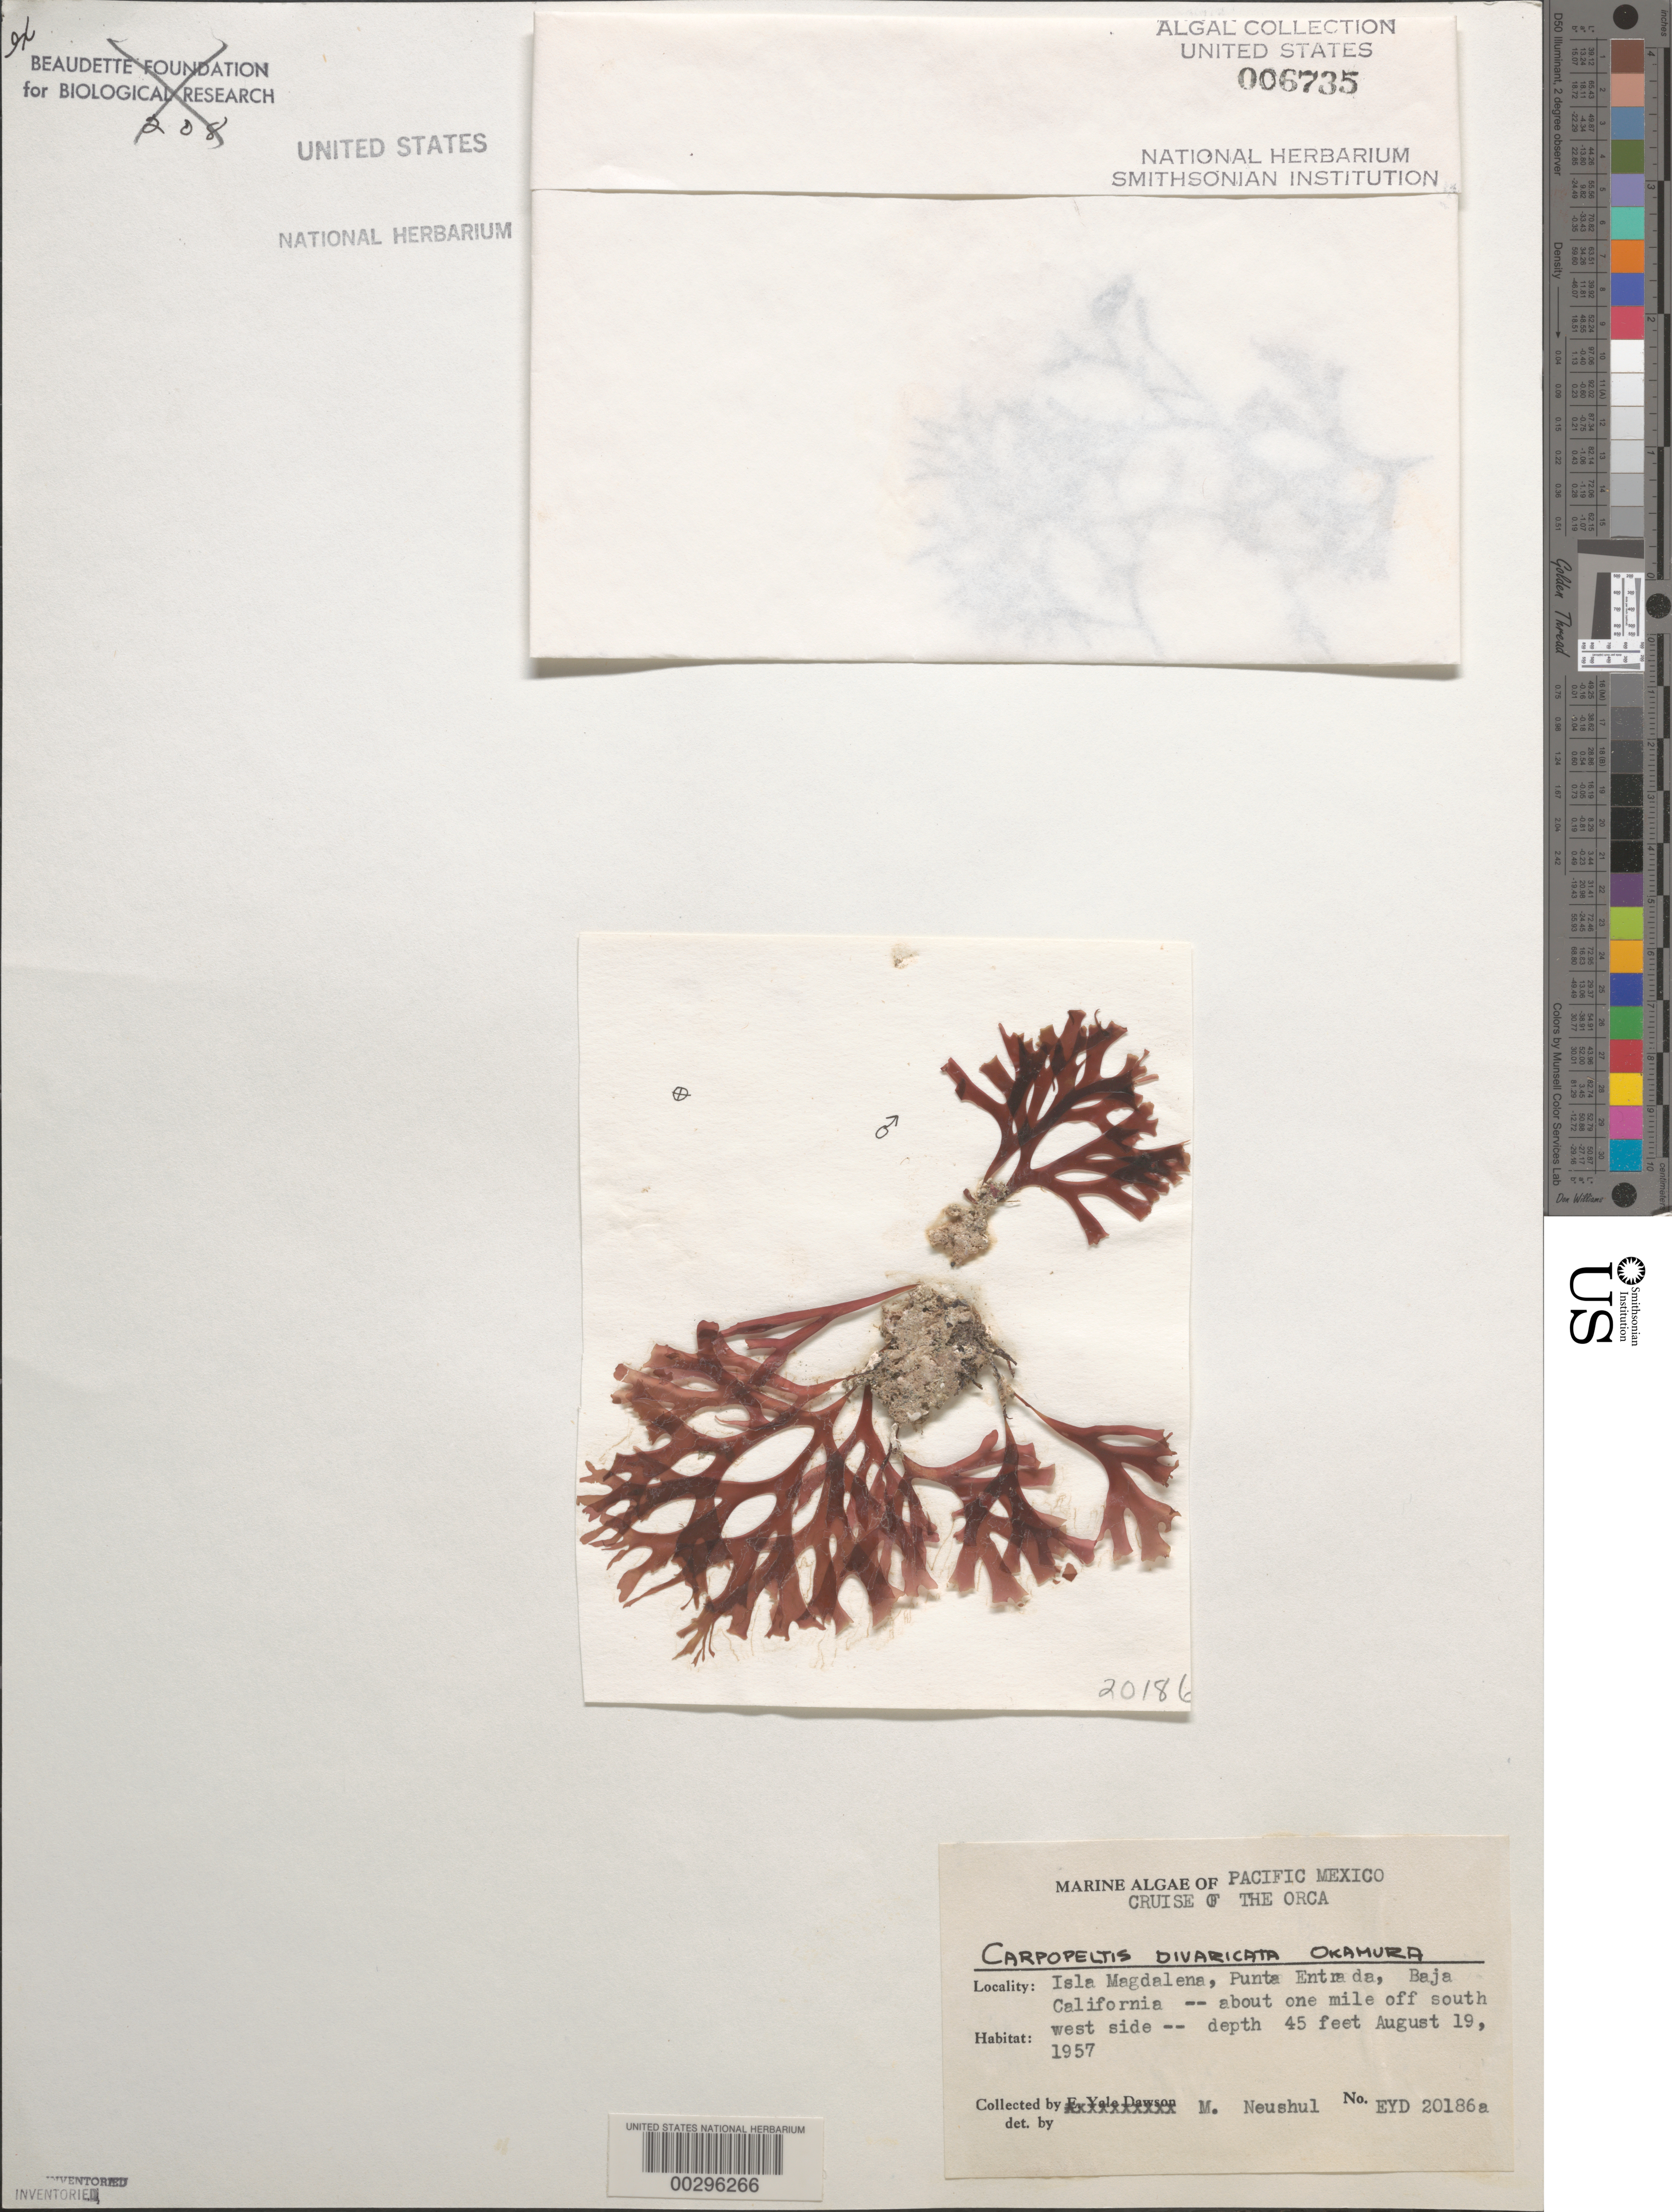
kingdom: Plantae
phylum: Rhodophyta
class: Florideophyceae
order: Halymeniales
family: Halymeniaceae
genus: Grateloupia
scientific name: Grateloupia chiangii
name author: S. Kawaguchi & H.W. Wang in H.W. Wang et al.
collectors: M. Neushul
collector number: EYD 20186a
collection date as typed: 19 Aug 1957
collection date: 1957-08-19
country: Mexico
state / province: Baja California Sur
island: Isla Magdalena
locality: Punta Entrada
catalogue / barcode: US 6735